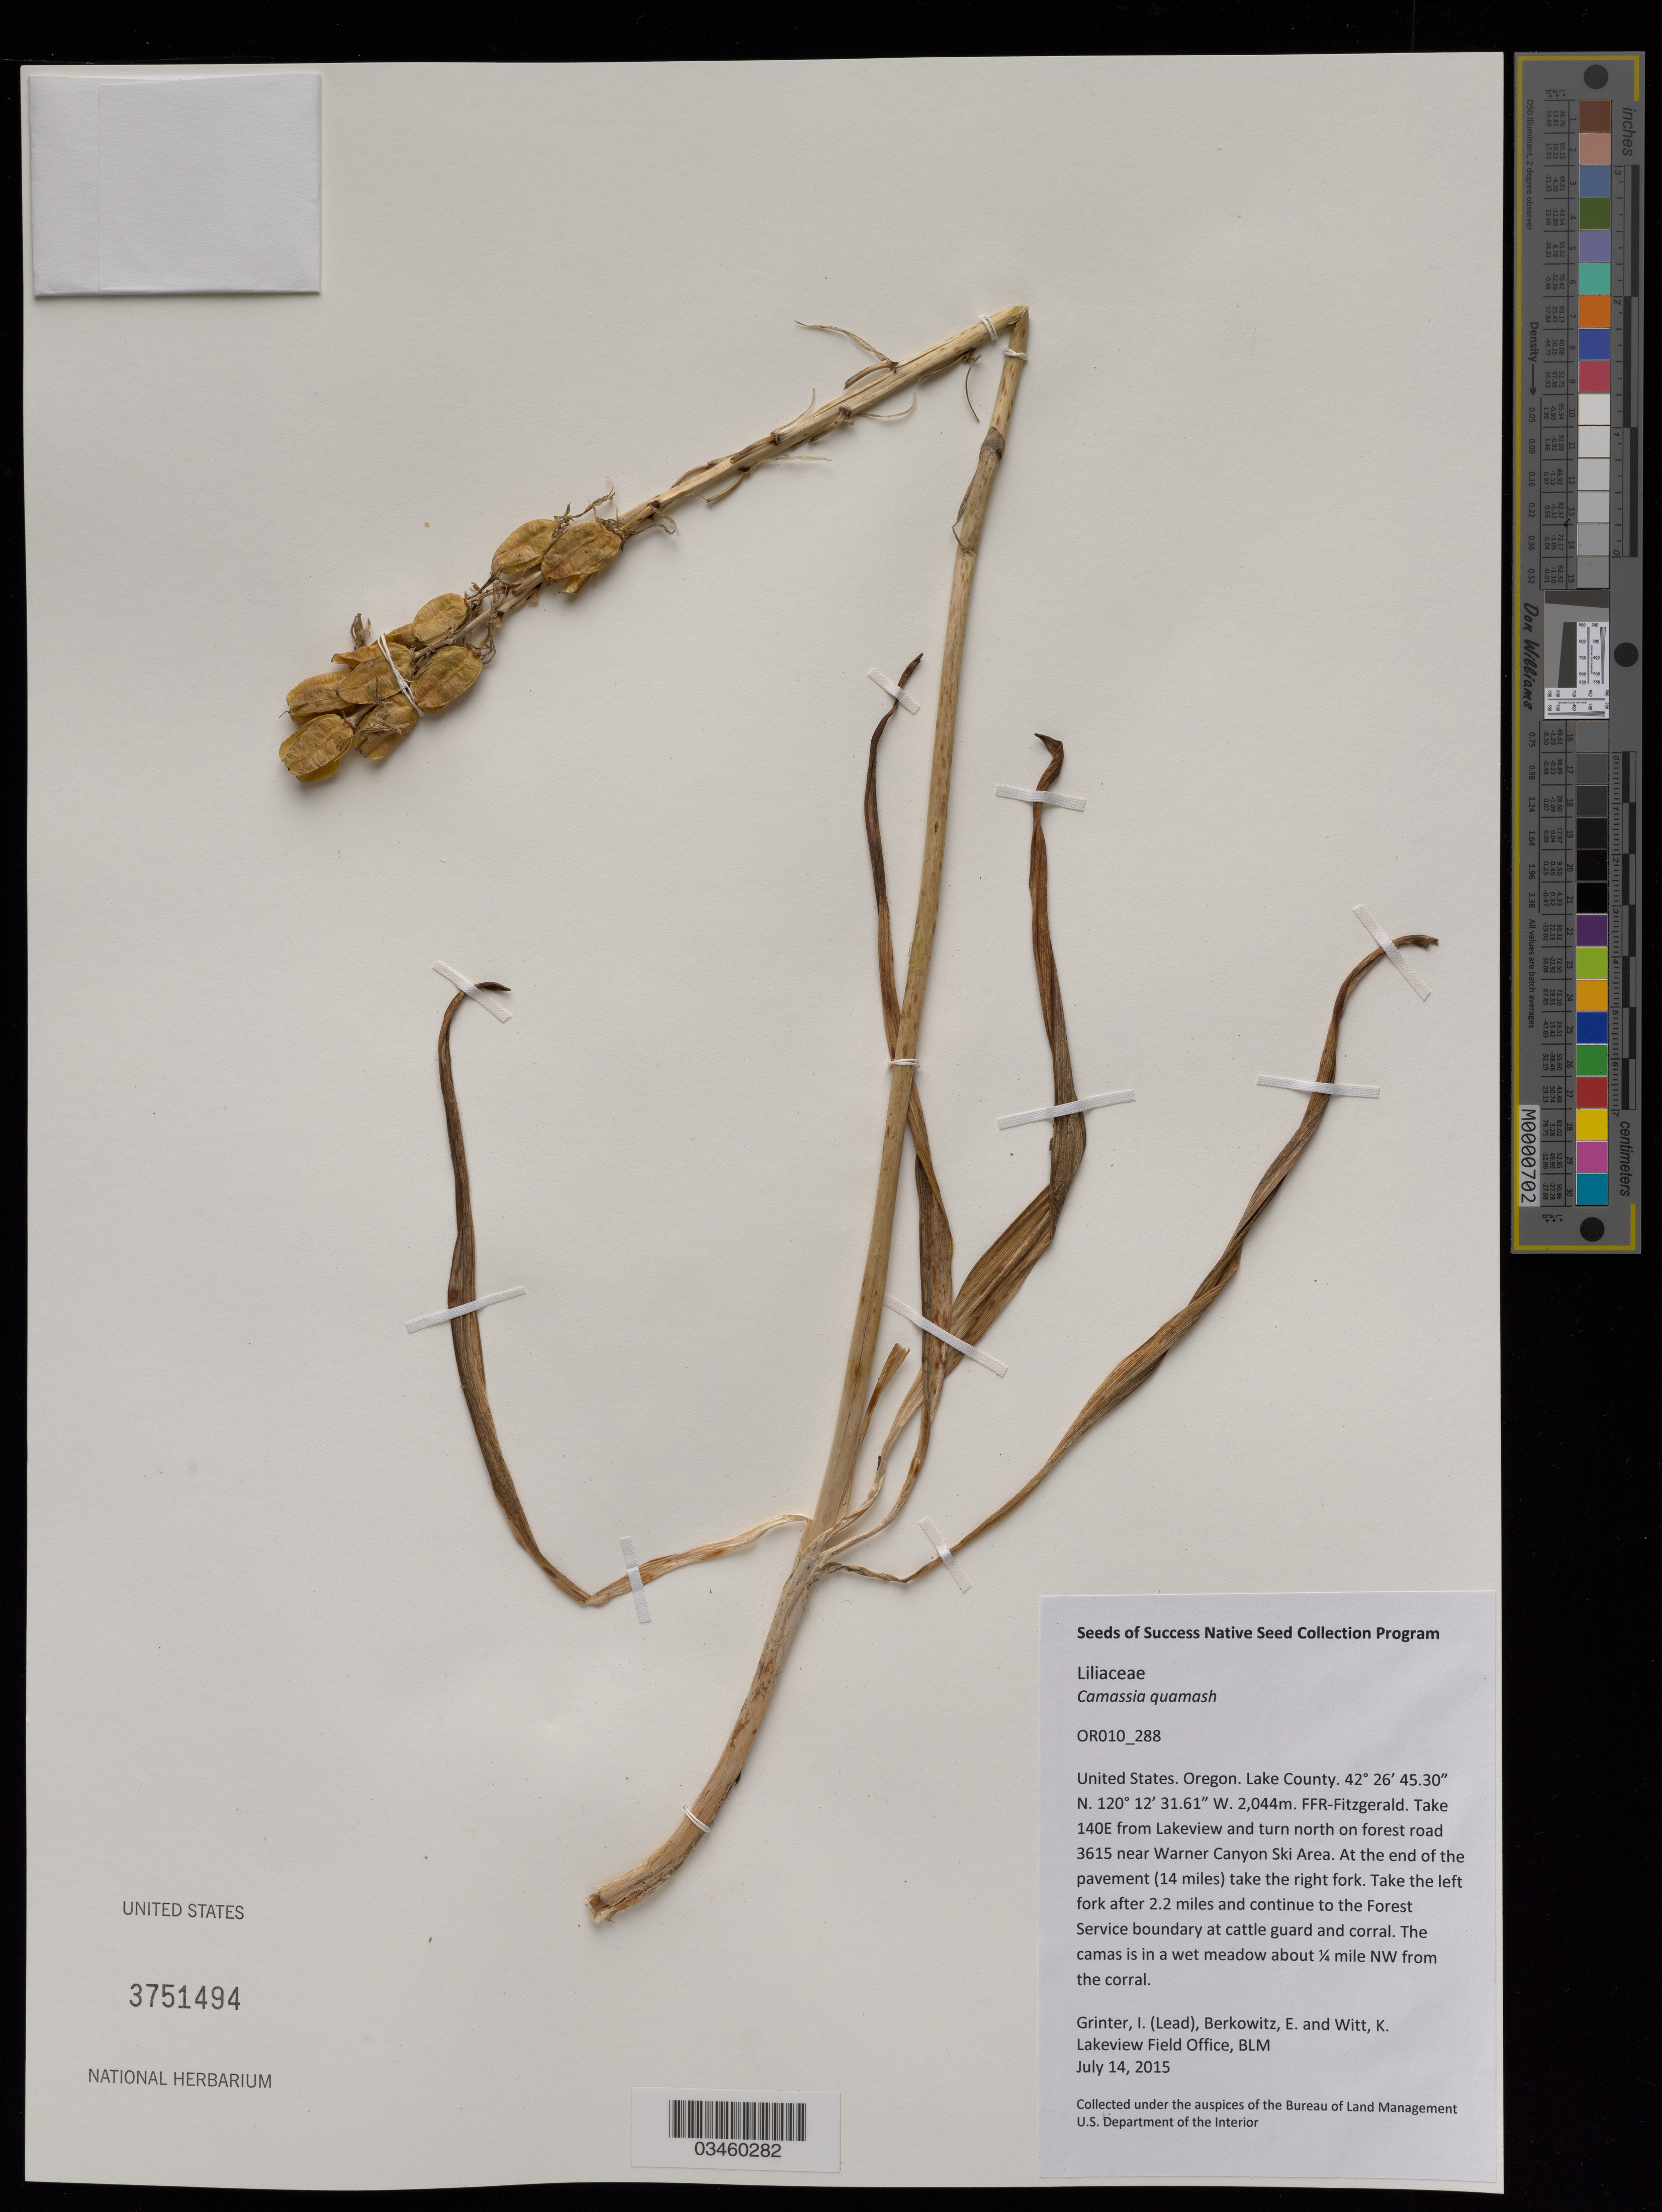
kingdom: Plantae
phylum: Tracheophyta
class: Liliopsida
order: Asparagales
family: Asparagaceae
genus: Camassia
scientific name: Camassia quamash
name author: (Pursh) Greene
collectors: I. Grinter, E. Berkowitz & K. Witt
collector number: OR010-288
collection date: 2015-07-14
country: United States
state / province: Oregon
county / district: Lake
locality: Lakeview Resource Area, FFR - Fitzgerald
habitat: Seasonal spring-wet meadow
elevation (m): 2044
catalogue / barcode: US 3751494